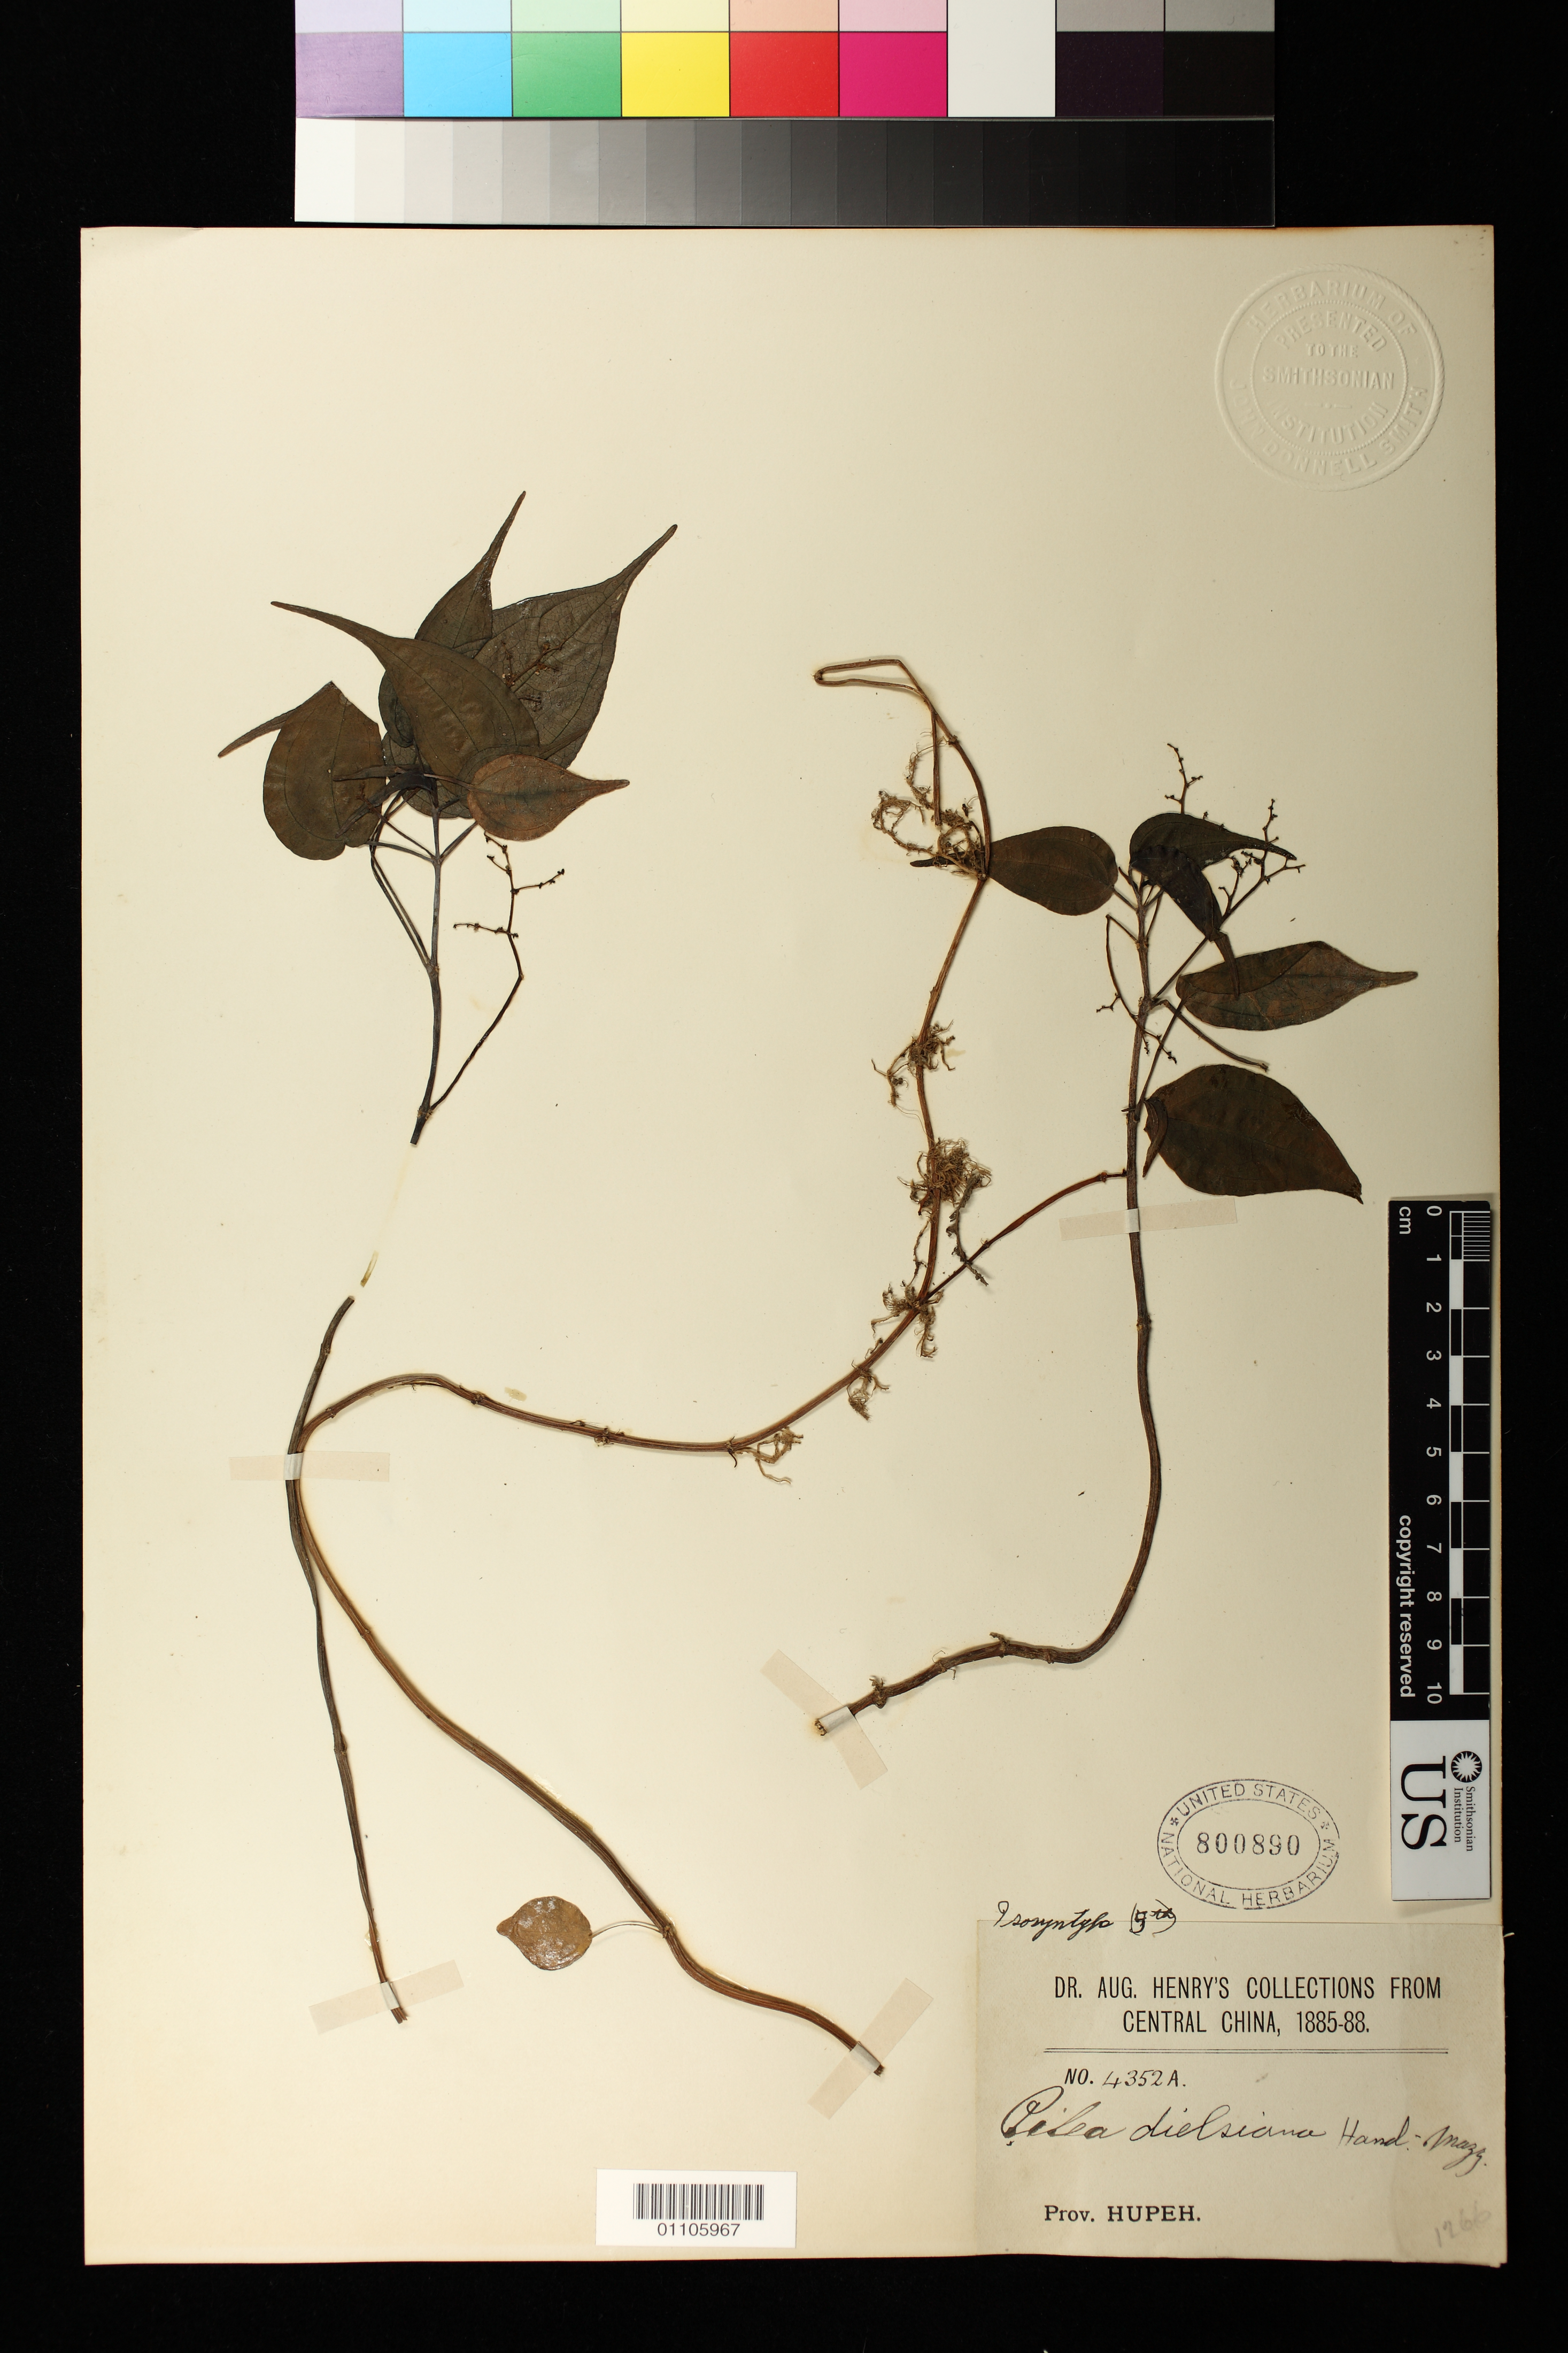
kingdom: Plantae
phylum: Tracheophyta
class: Magnoliopsida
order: Rosales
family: Urticaceae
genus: Pilea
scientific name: Pilea dielsiana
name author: Hand.-Mazz.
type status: Isosyntype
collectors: A. Henry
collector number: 4352 A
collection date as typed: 1885 to -- --- 1888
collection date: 1885/1888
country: China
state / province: Hubei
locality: Prov. Hupeh.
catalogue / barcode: US 800890